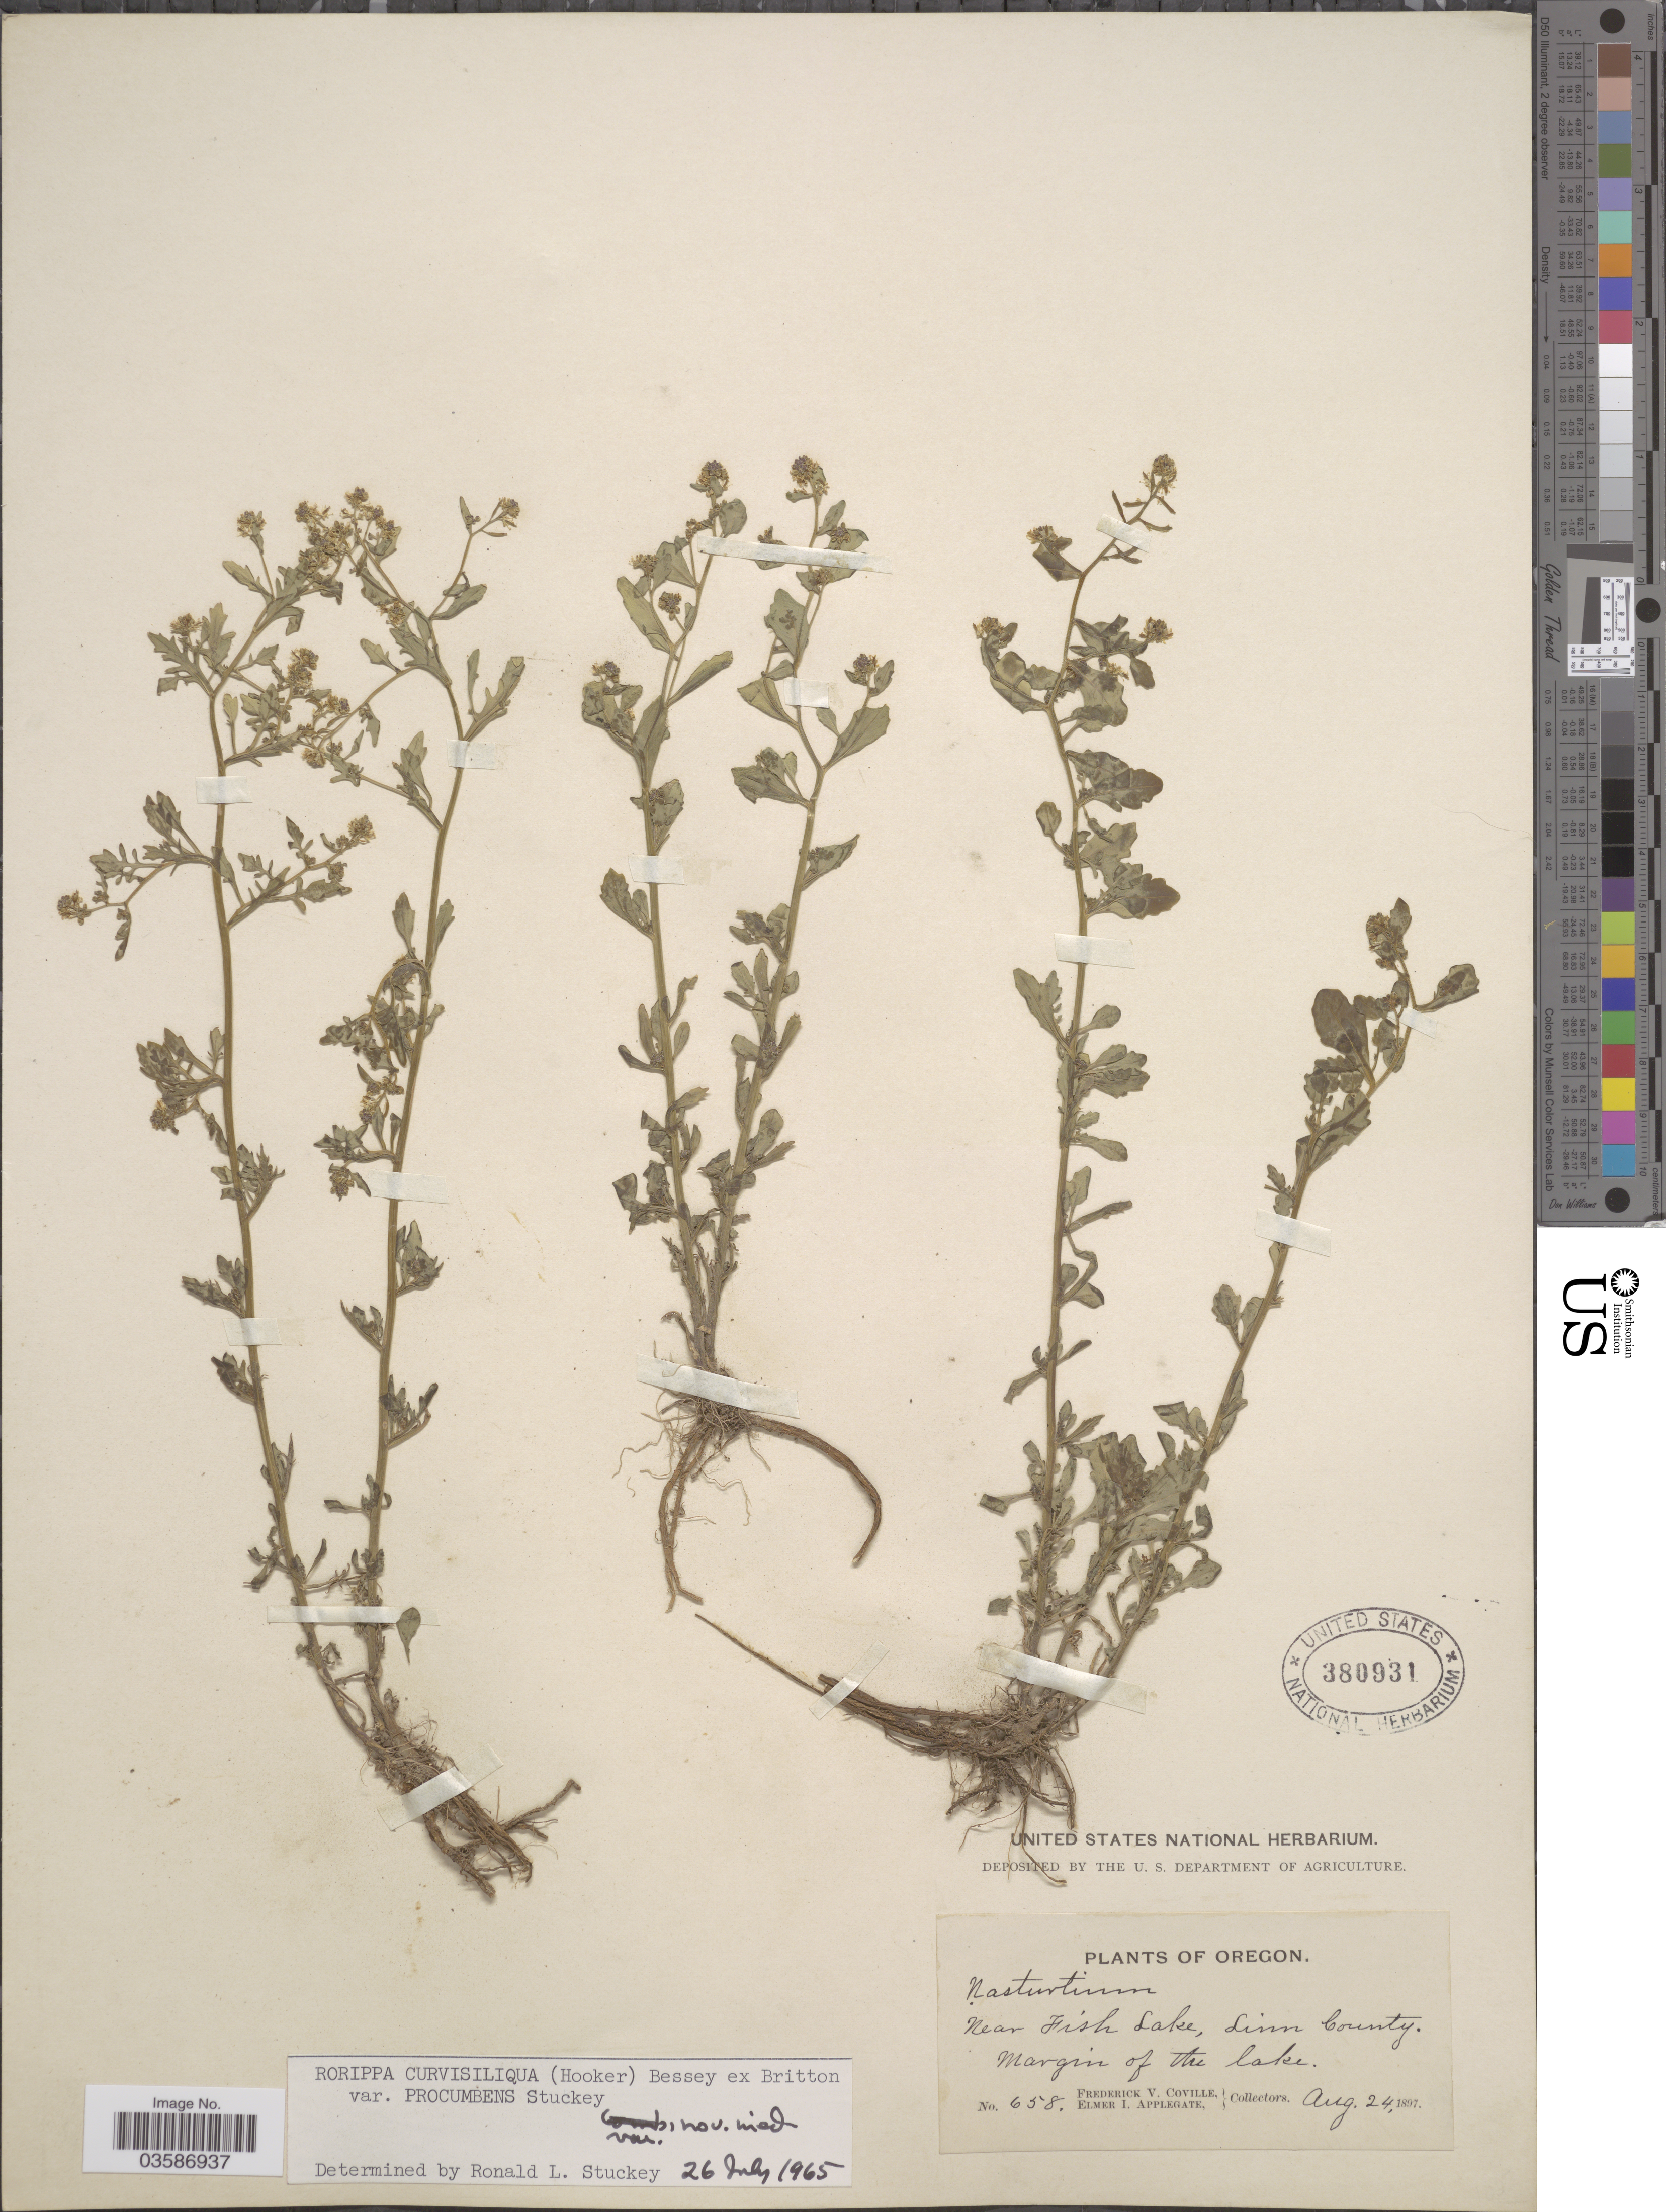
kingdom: Plantae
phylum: Tracheophyta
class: Magnoliopsida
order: Brassicales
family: Brassicaceae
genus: Rorippa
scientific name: Rorippa curvisiliqua var. procumbens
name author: Stuckey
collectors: F. V. Coville & E. I. Applegate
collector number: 658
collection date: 1897-08-24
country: United States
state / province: Oregon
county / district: Linn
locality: Near Fish lake, Linn County. Margin of the lake.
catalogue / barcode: US 380931